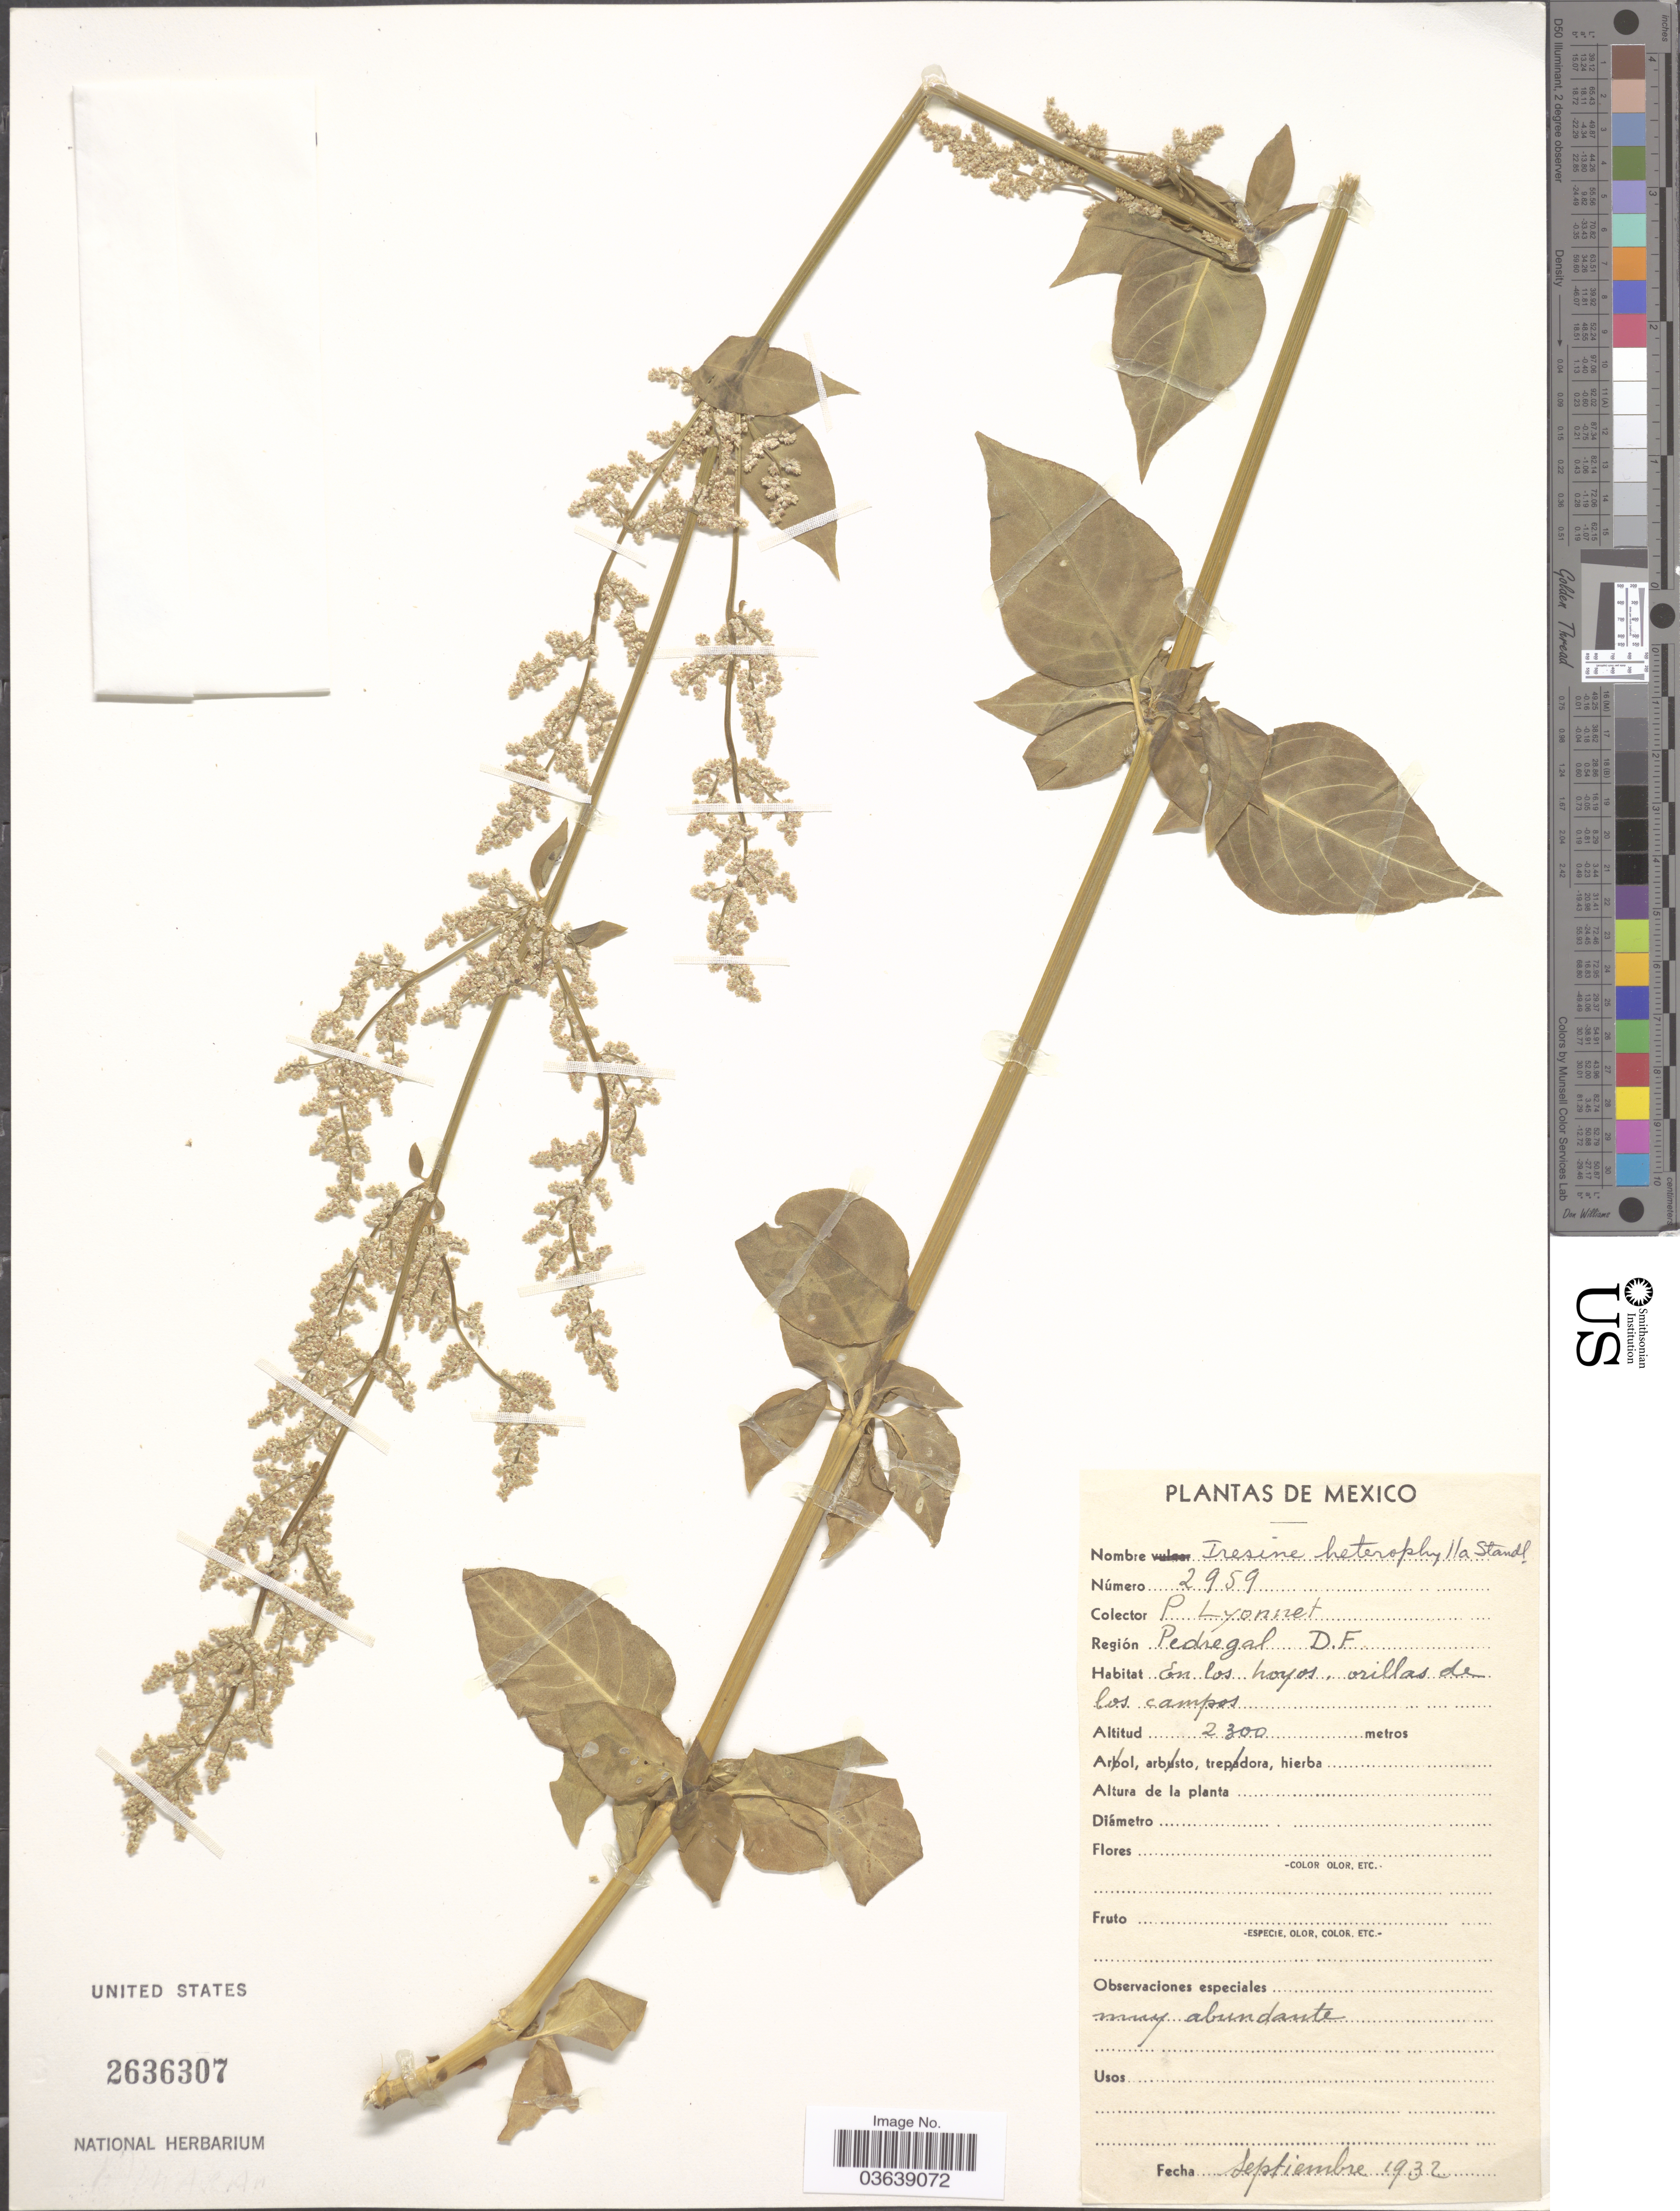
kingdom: Plantae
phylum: Tracheophyta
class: Magnoliopsida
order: Caryophyllales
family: Amaranthaceae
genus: Iresine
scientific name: Iresine heterophylla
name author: Standl.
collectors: P. Lyonnet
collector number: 2959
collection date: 1932-09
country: Mexico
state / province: Distrito Federal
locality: Pedregal.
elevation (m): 2300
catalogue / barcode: US 2636307